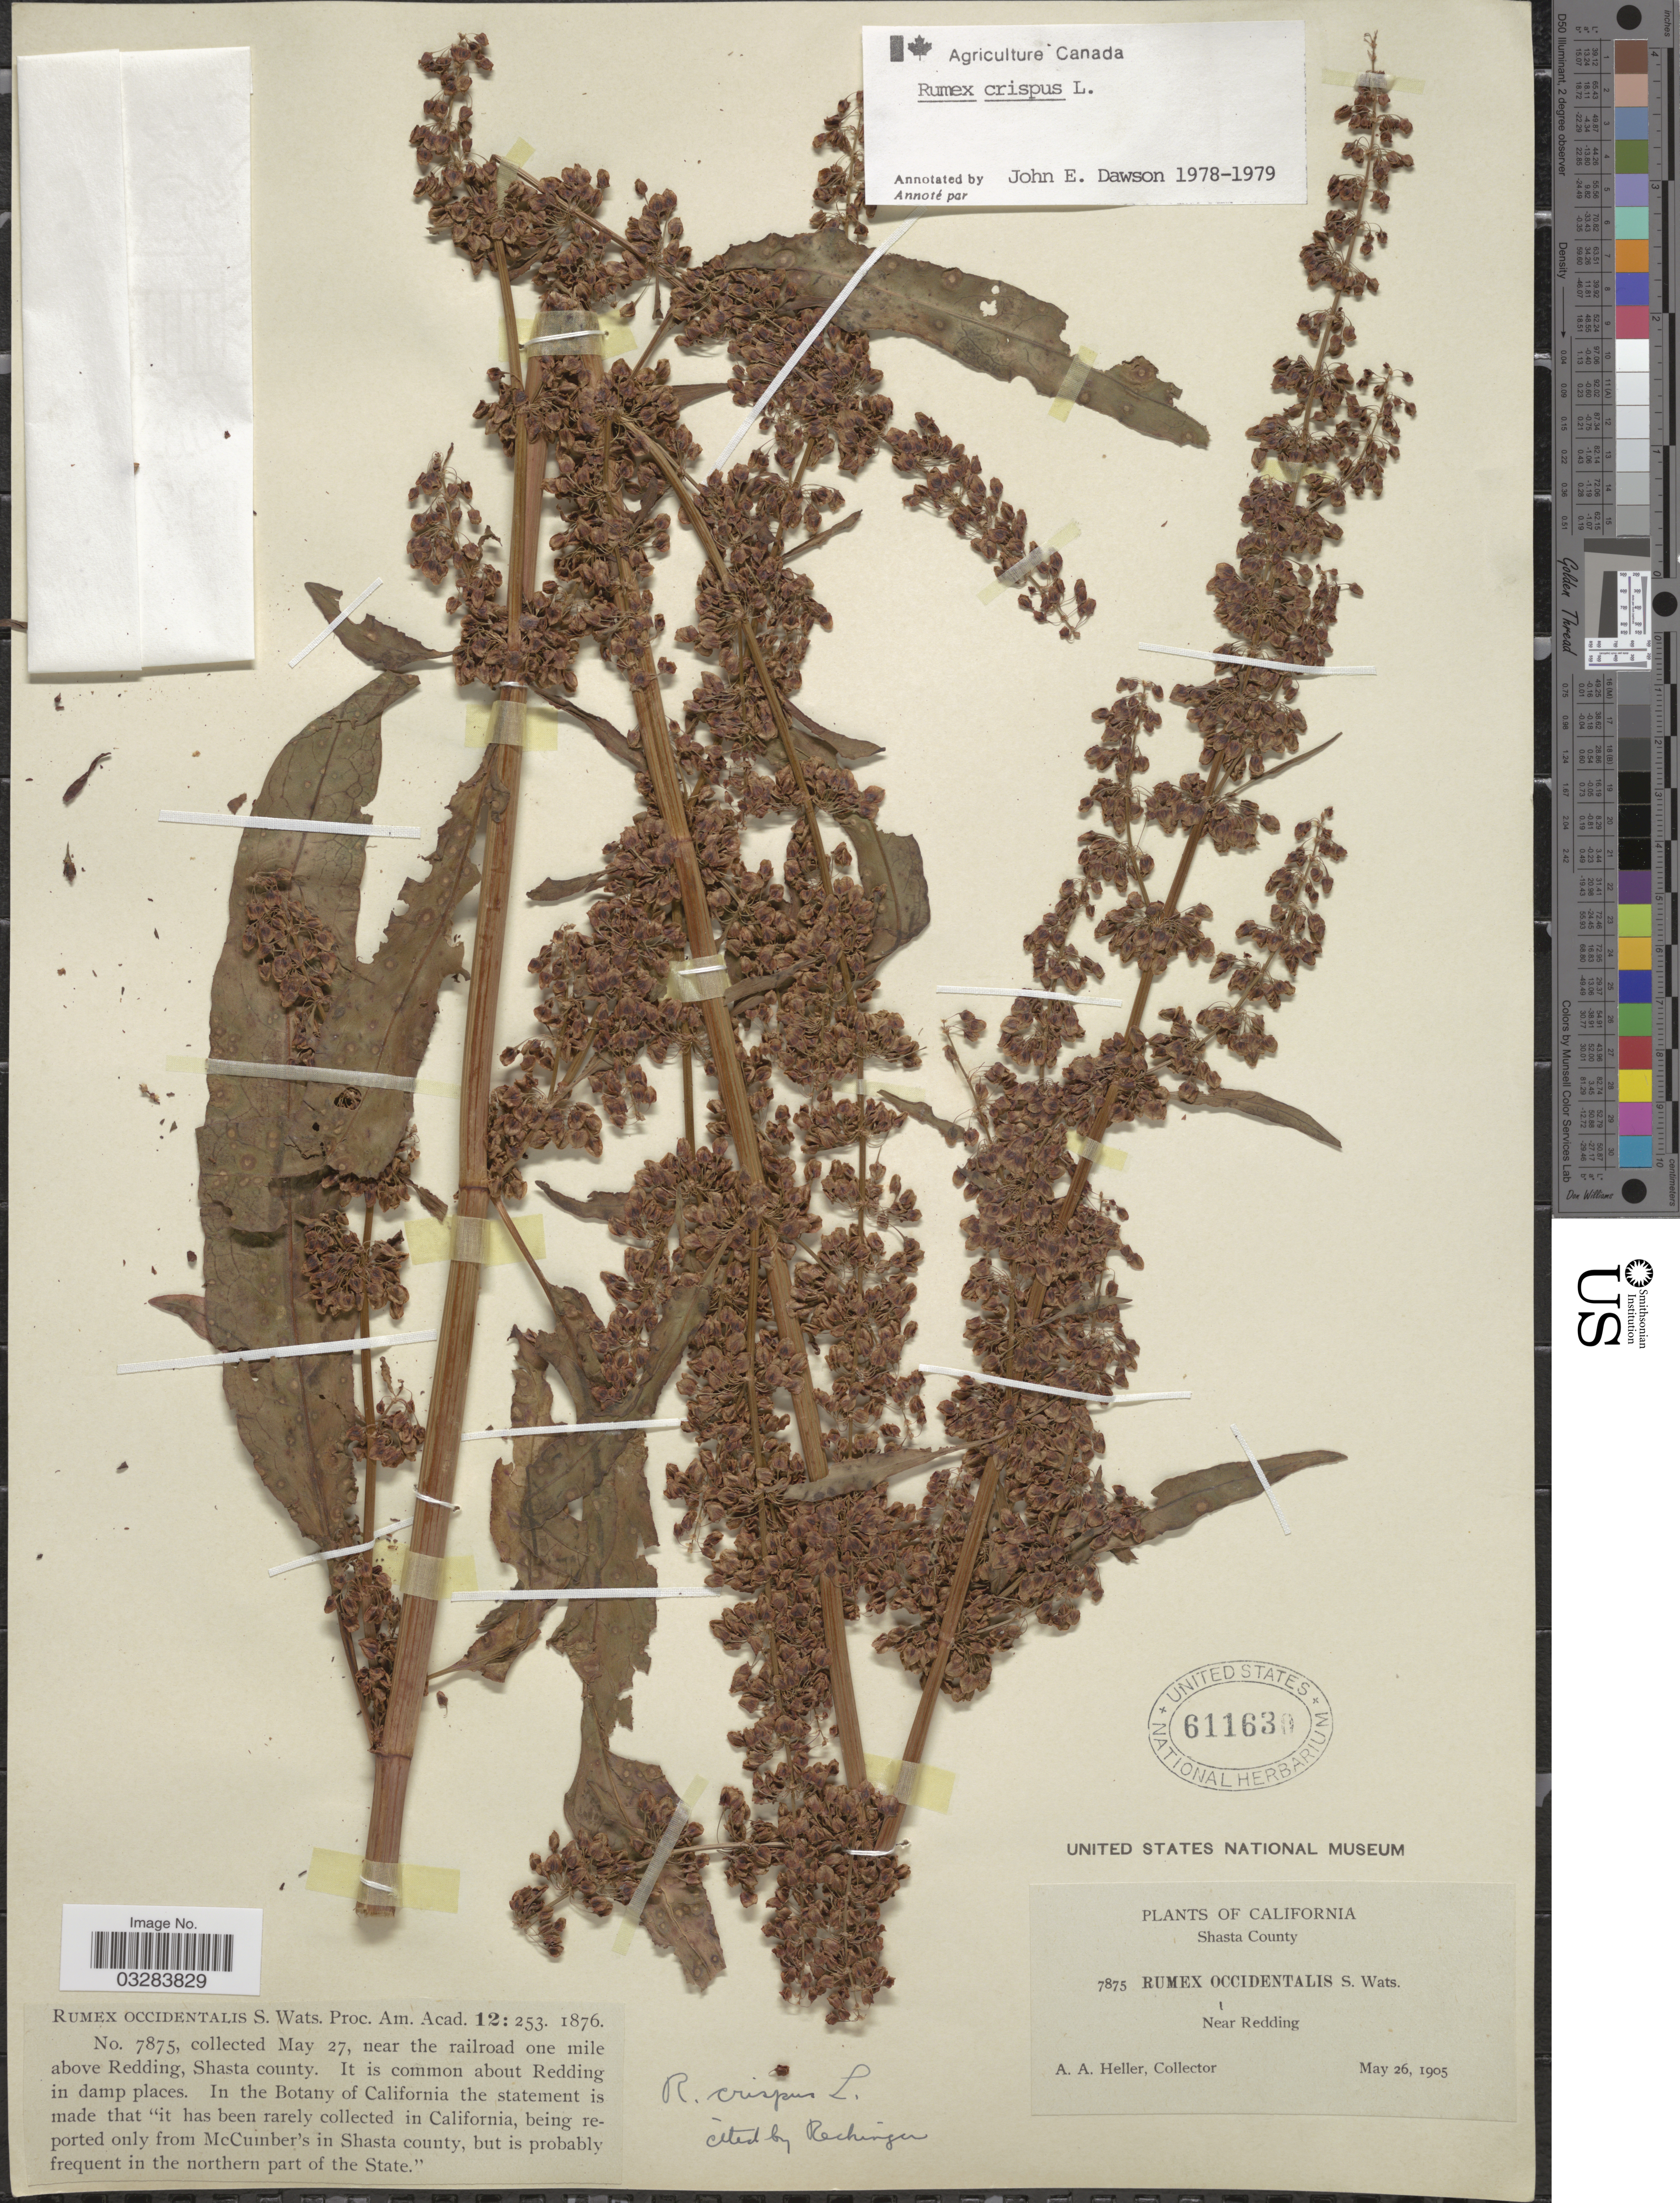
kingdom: Plantae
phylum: Tracheophyta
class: Magnoliopsida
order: Caryophyllales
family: Polygonaceae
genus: Rumex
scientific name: Rumex crispus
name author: L.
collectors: A. A. Heller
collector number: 7875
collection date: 1905-05-26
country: United States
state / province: California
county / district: Shasta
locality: Shasta County, Near Redding, near the railroad one mile above Redding, Shasta County.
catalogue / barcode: US 611630